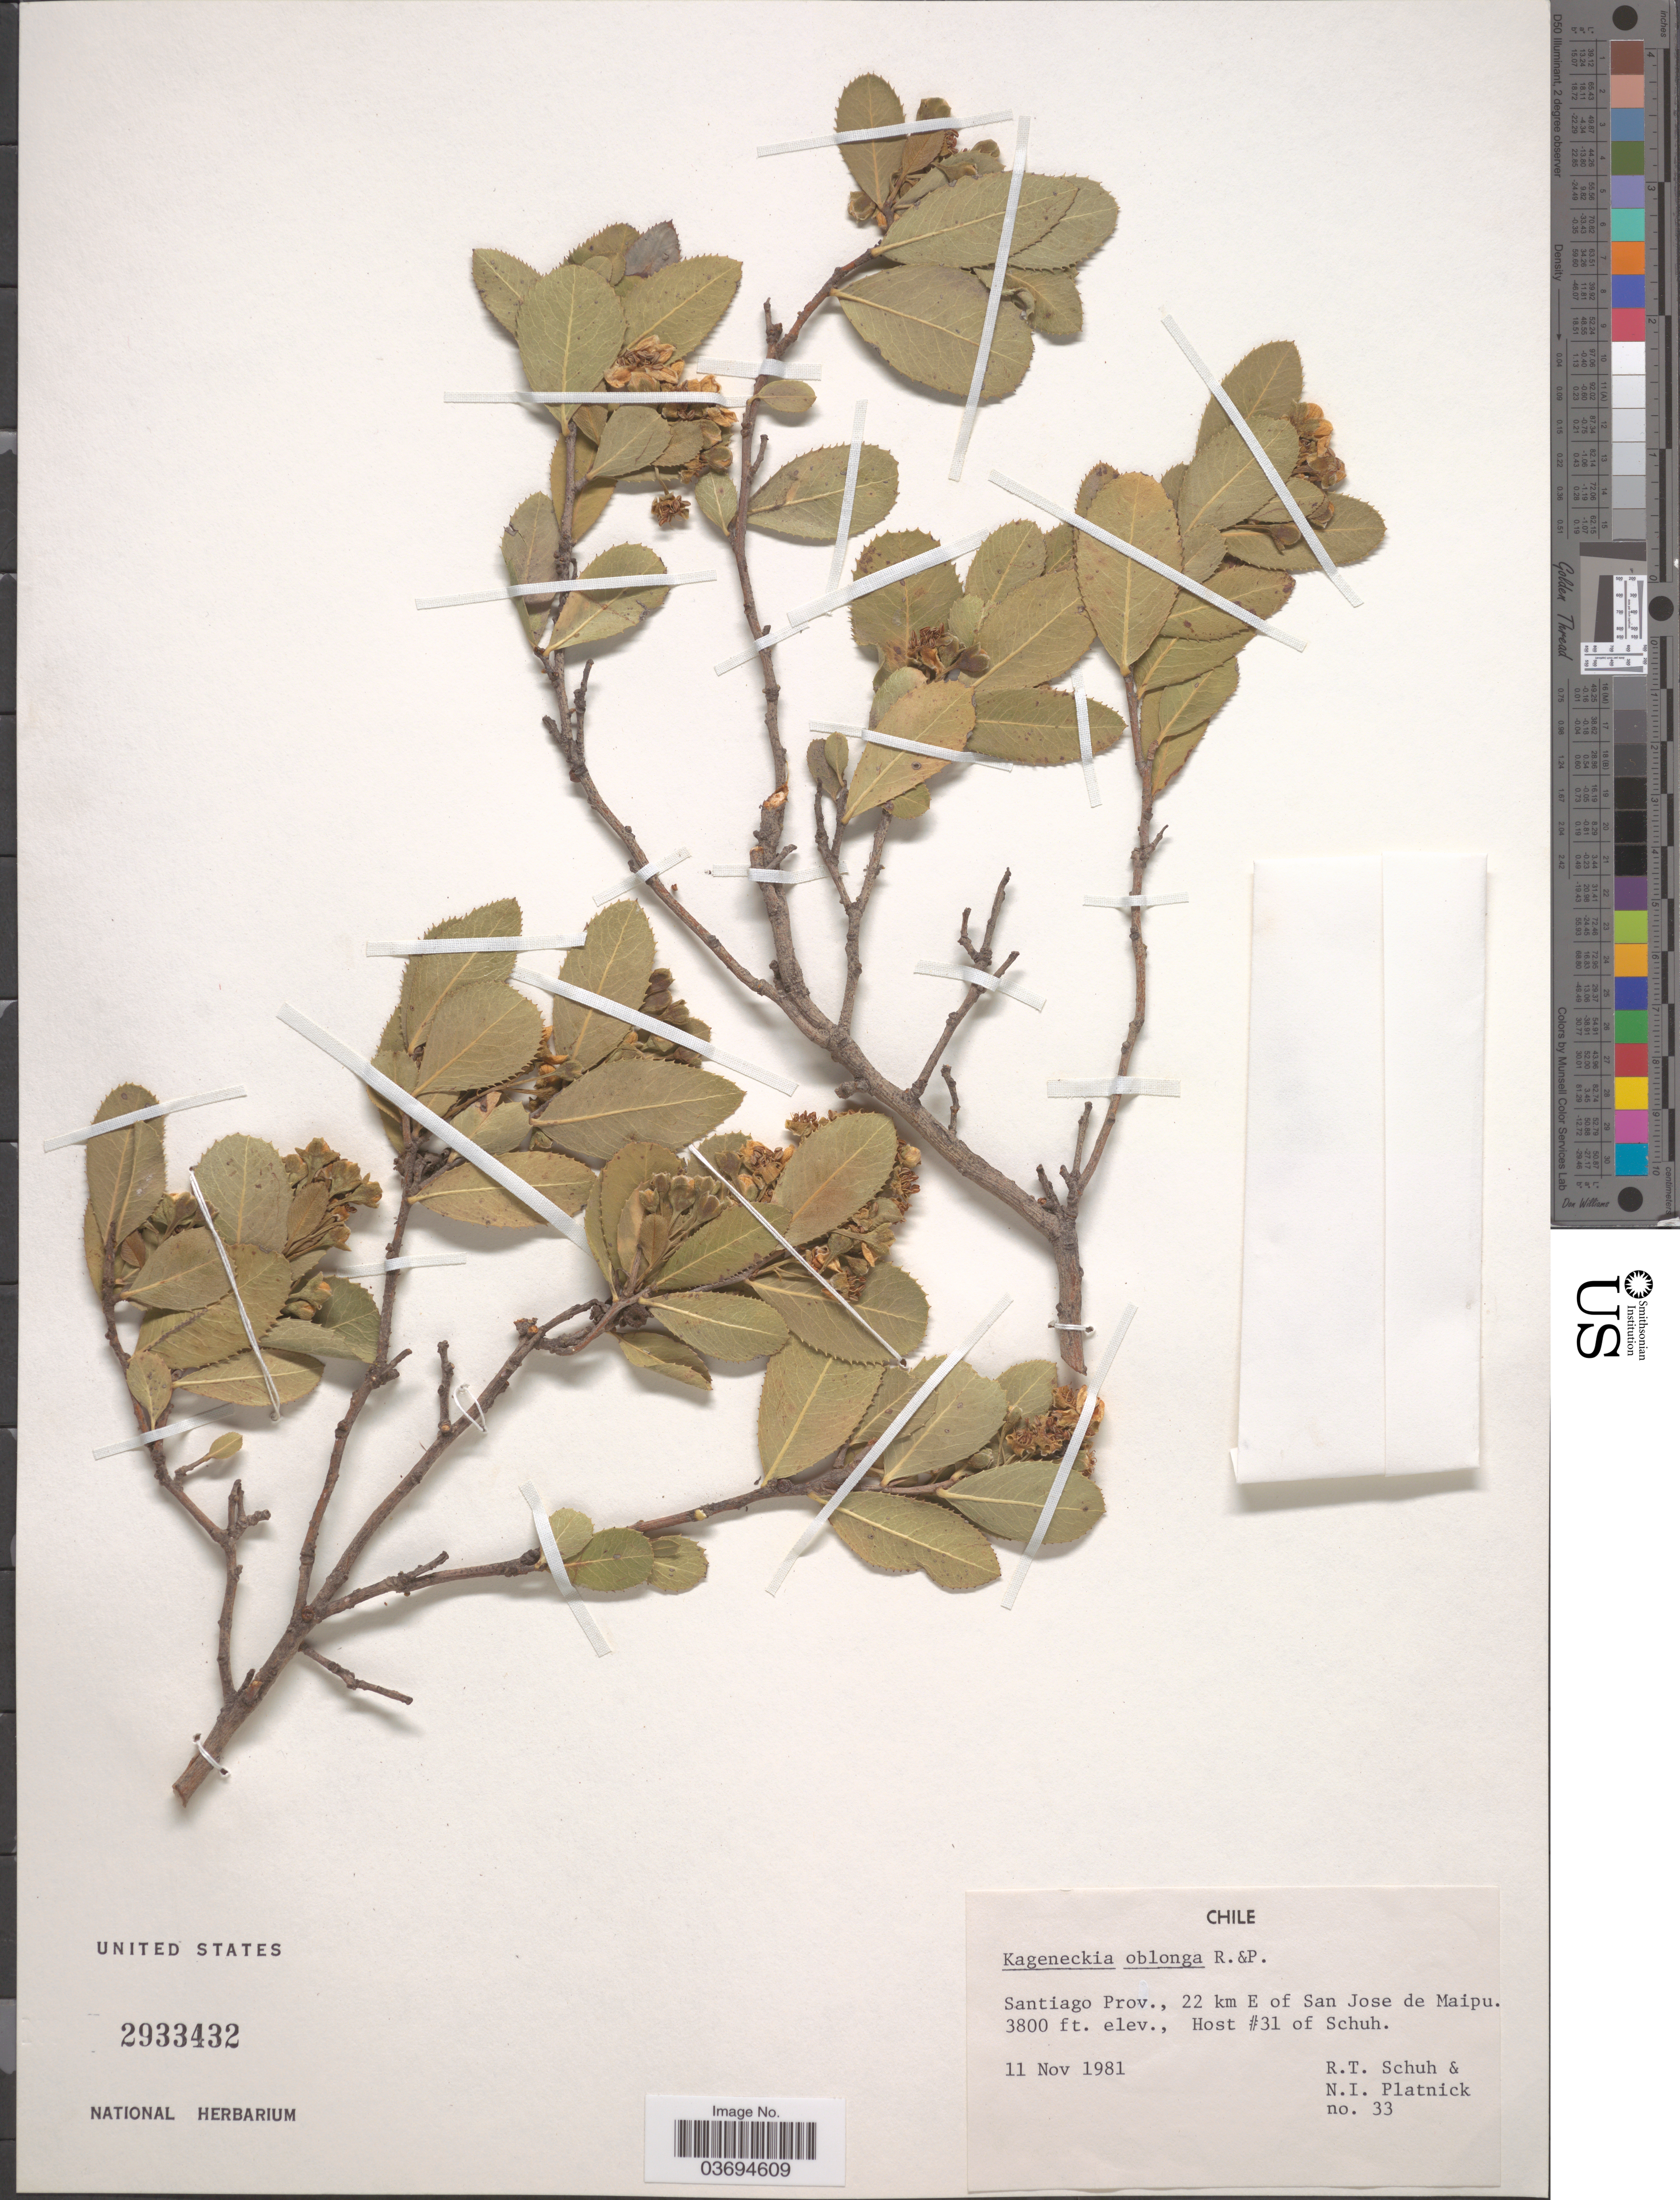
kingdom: Plantae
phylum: Tracheophyta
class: Magnoliopsida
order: Rosales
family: Rosaceae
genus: Kageneckia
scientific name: Kageneckia oblonga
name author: Ruiz & Pav.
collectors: R. Schuh & N. Platnick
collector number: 33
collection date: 1981-11-11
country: Chile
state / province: Región Metropolitana (RM)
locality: Santiago Prov., 22 km E of San Jose de Maipu.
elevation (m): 1158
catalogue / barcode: US 2933432